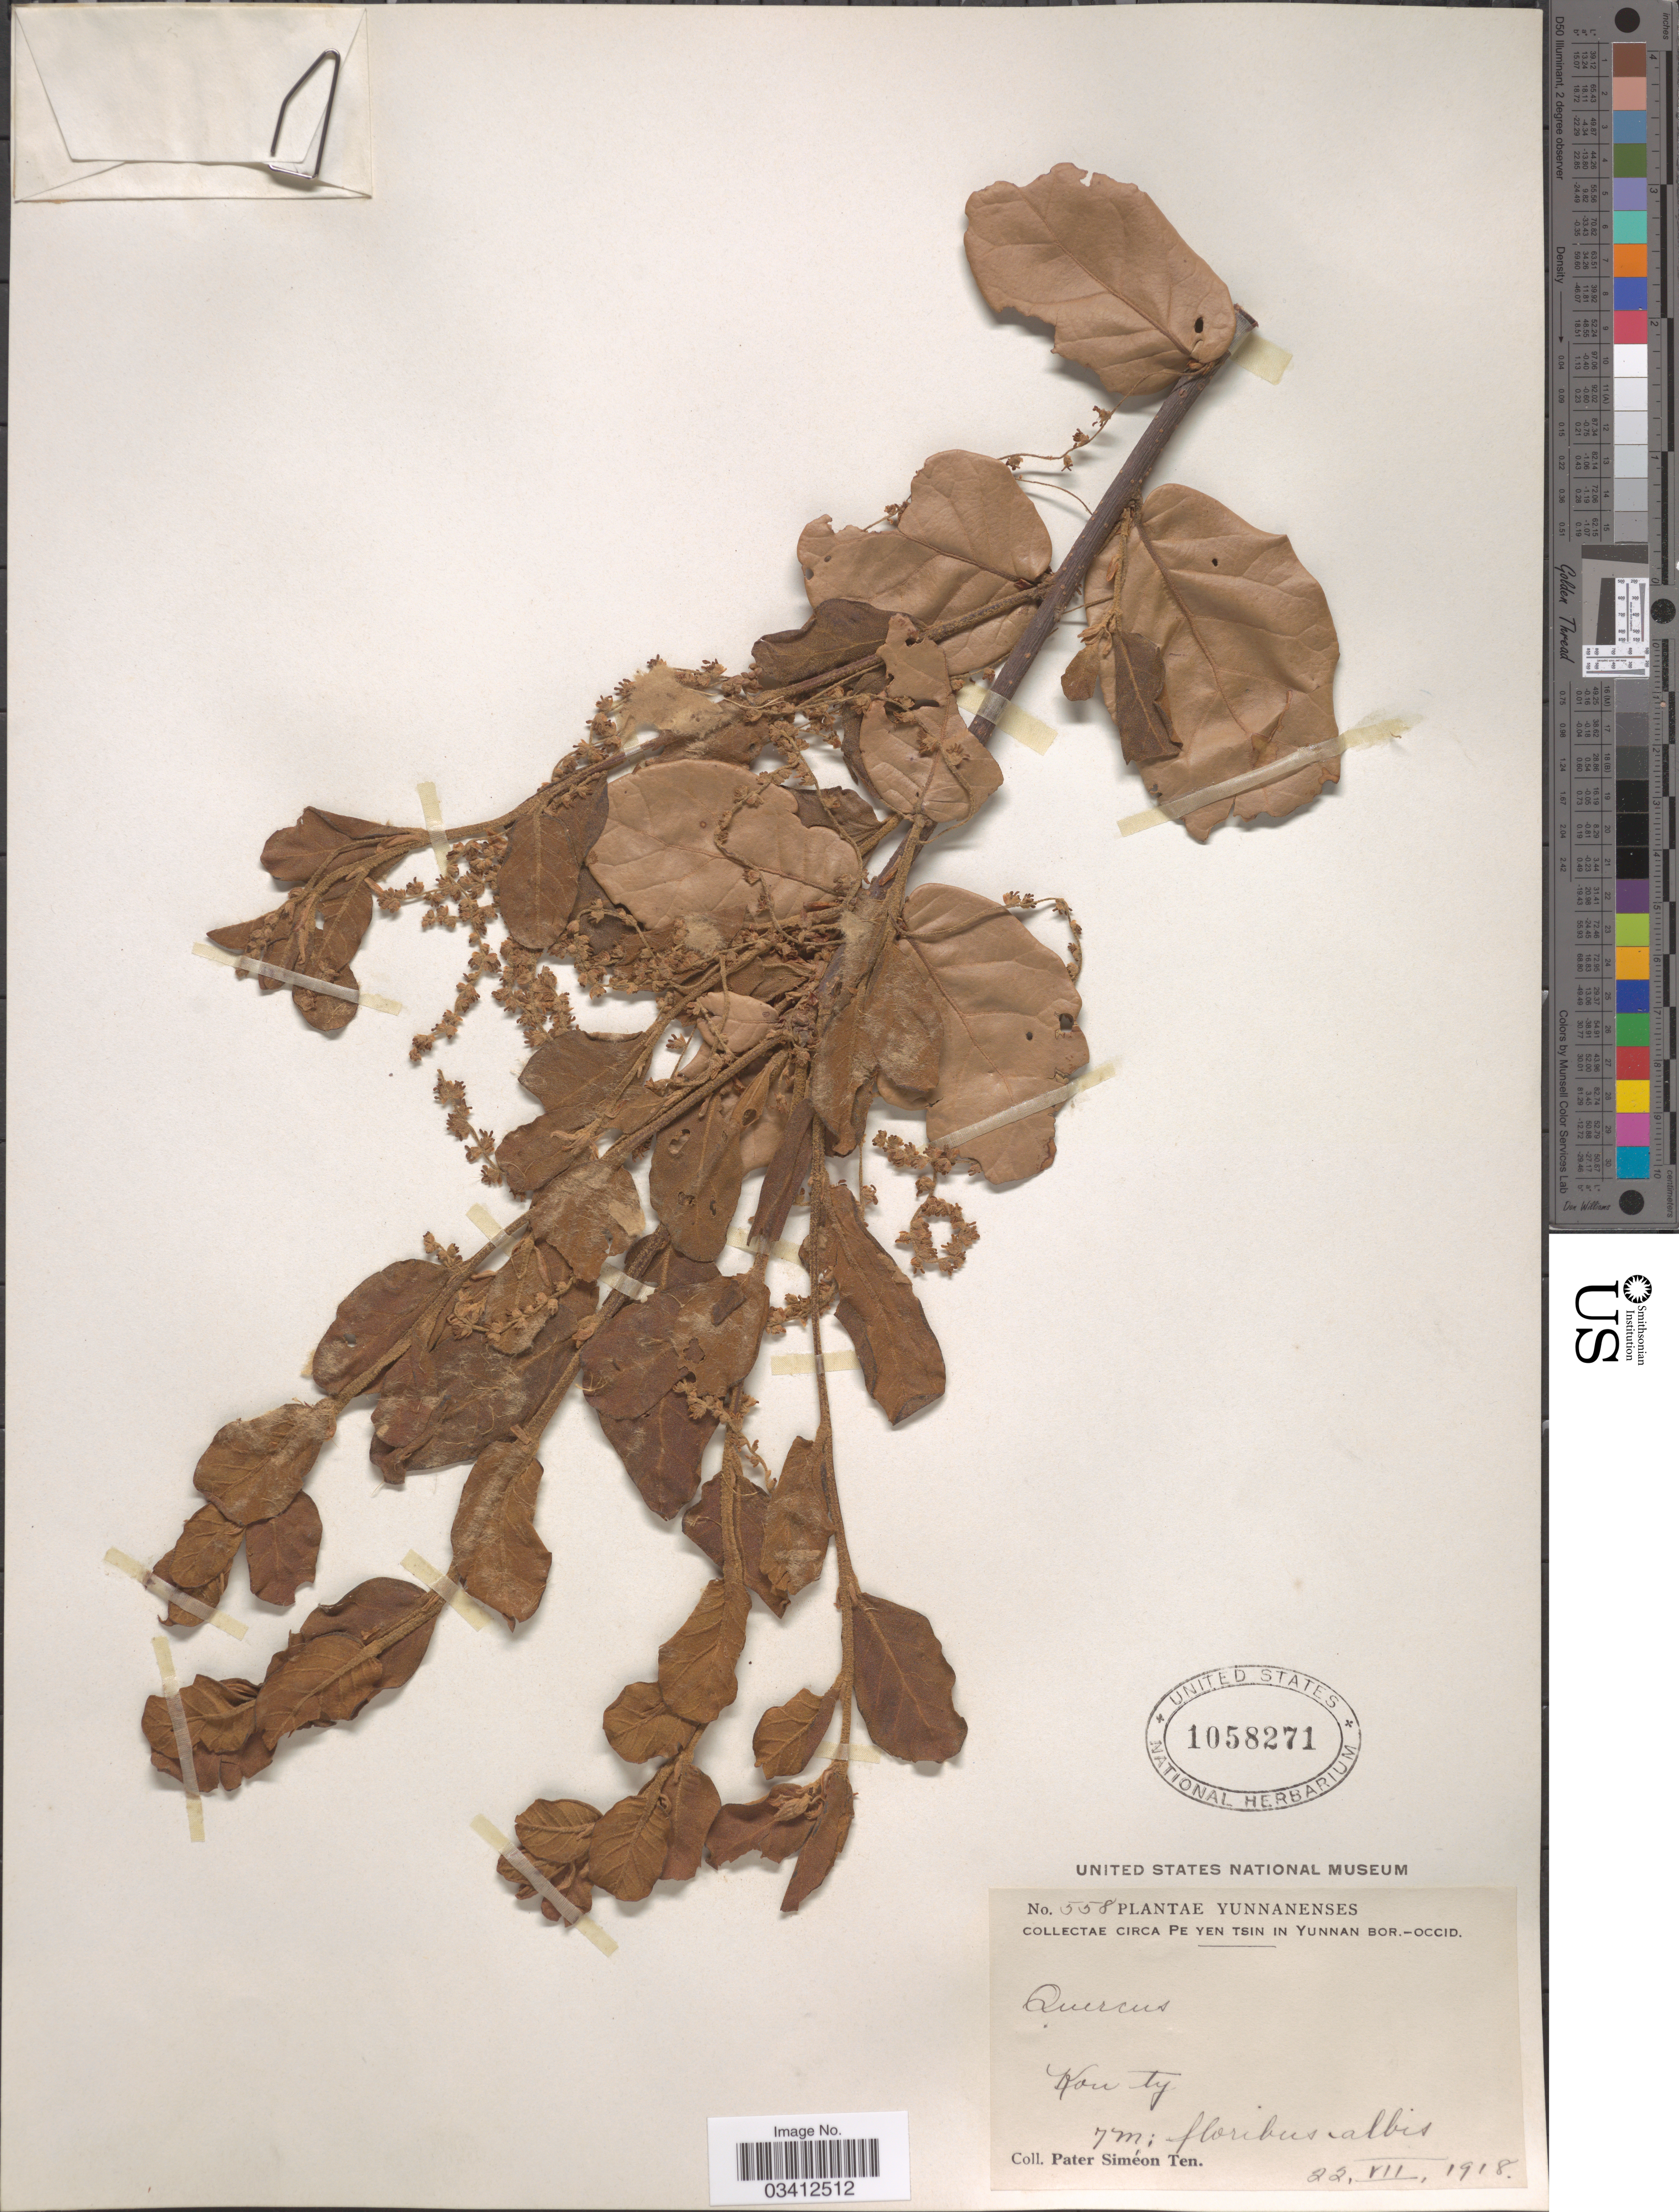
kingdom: Plantae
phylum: Tracheophyta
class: Magnoliopsida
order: Fagales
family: Fagaceae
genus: Quercus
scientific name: Quercus sp.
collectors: P. S. Ten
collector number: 558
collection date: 1918-07-22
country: China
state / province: Yunnan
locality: Circa Pe Yen Tsin in Yunnan Bor.-Occid. Kou Ty.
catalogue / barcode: US 1058271